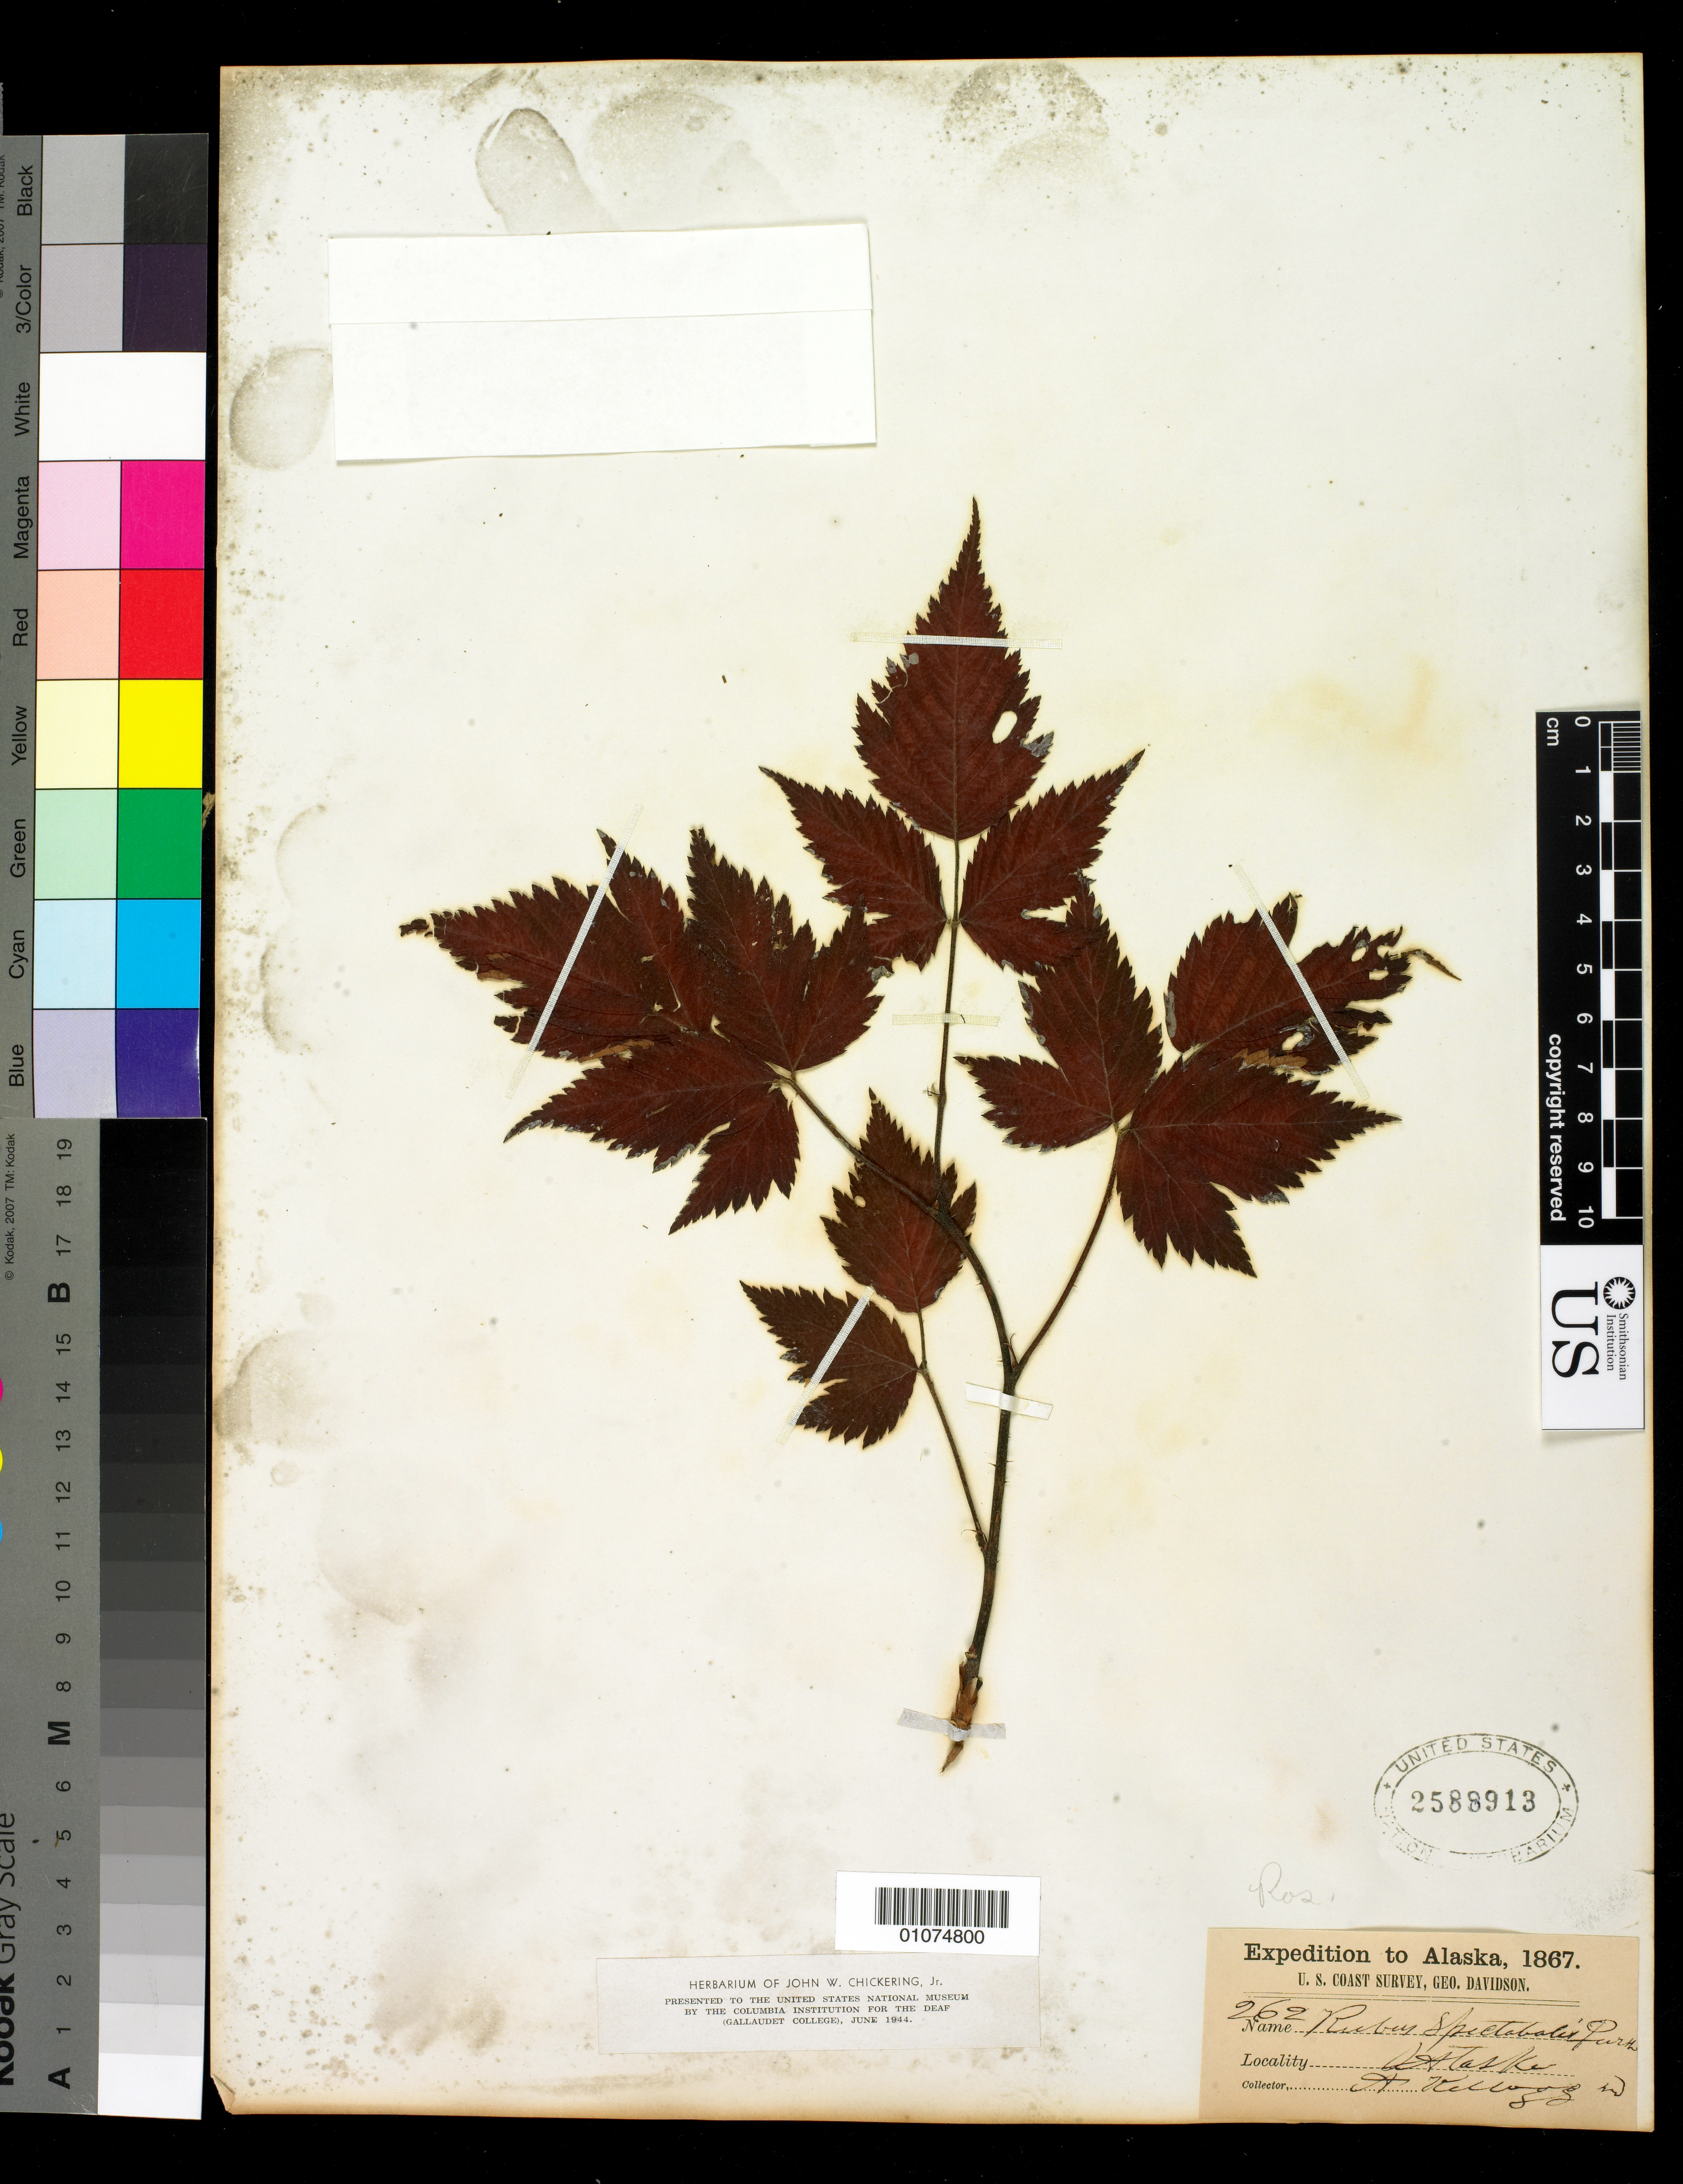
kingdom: Plantae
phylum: Tracheophyta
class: Magnoliopsida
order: Rosales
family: Rosaceae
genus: Rubus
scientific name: Rubus spectabilis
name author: Pursh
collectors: A. Kellogg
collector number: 262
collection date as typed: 1867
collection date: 1867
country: United States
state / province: Alaska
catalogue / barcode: US 2588913